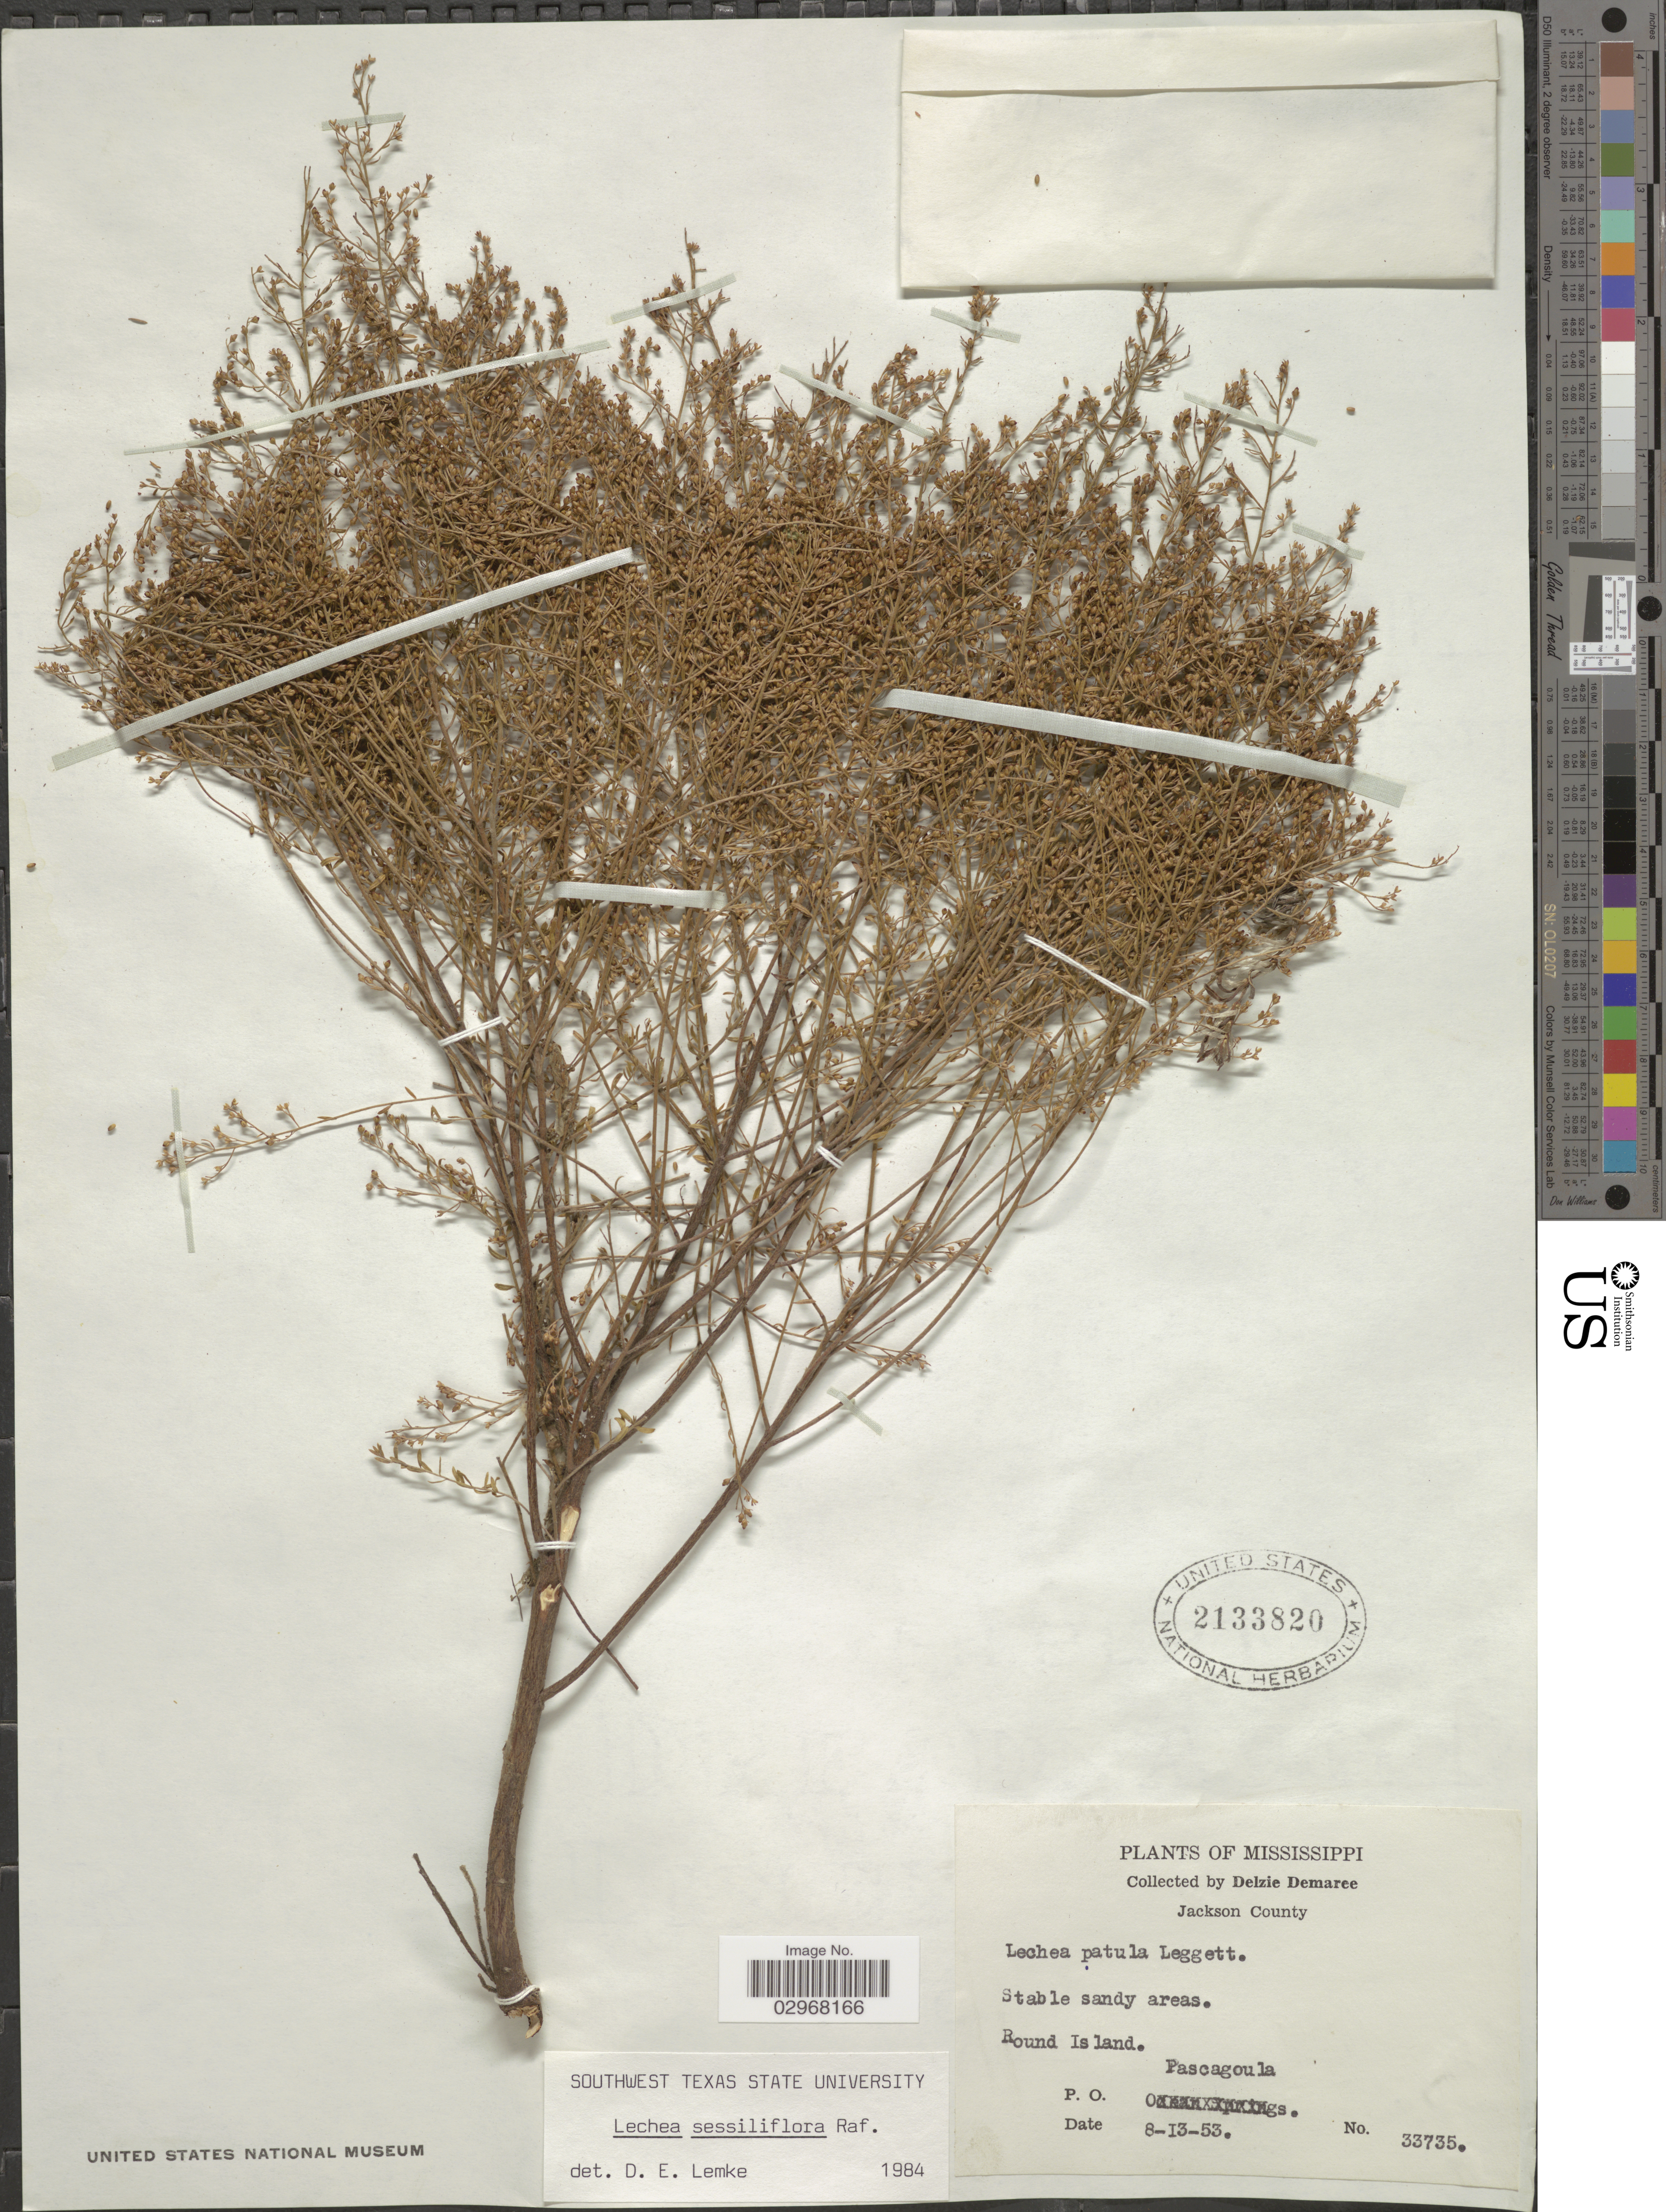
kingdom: Plantae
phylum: Tracheophyta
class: Magnoliopsida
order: Malvales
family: Cistaceae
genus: Lechea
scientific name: Lechea sessiliflora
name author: Raf.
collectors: D. Demaree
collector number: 33735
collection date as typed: Transcribed d/m/y: 13/8/53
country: United States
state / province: Mississippi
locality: Jackson County. Stable sandy areas. Round Island. P. O. Pascagoula.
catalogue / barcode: US 2133820